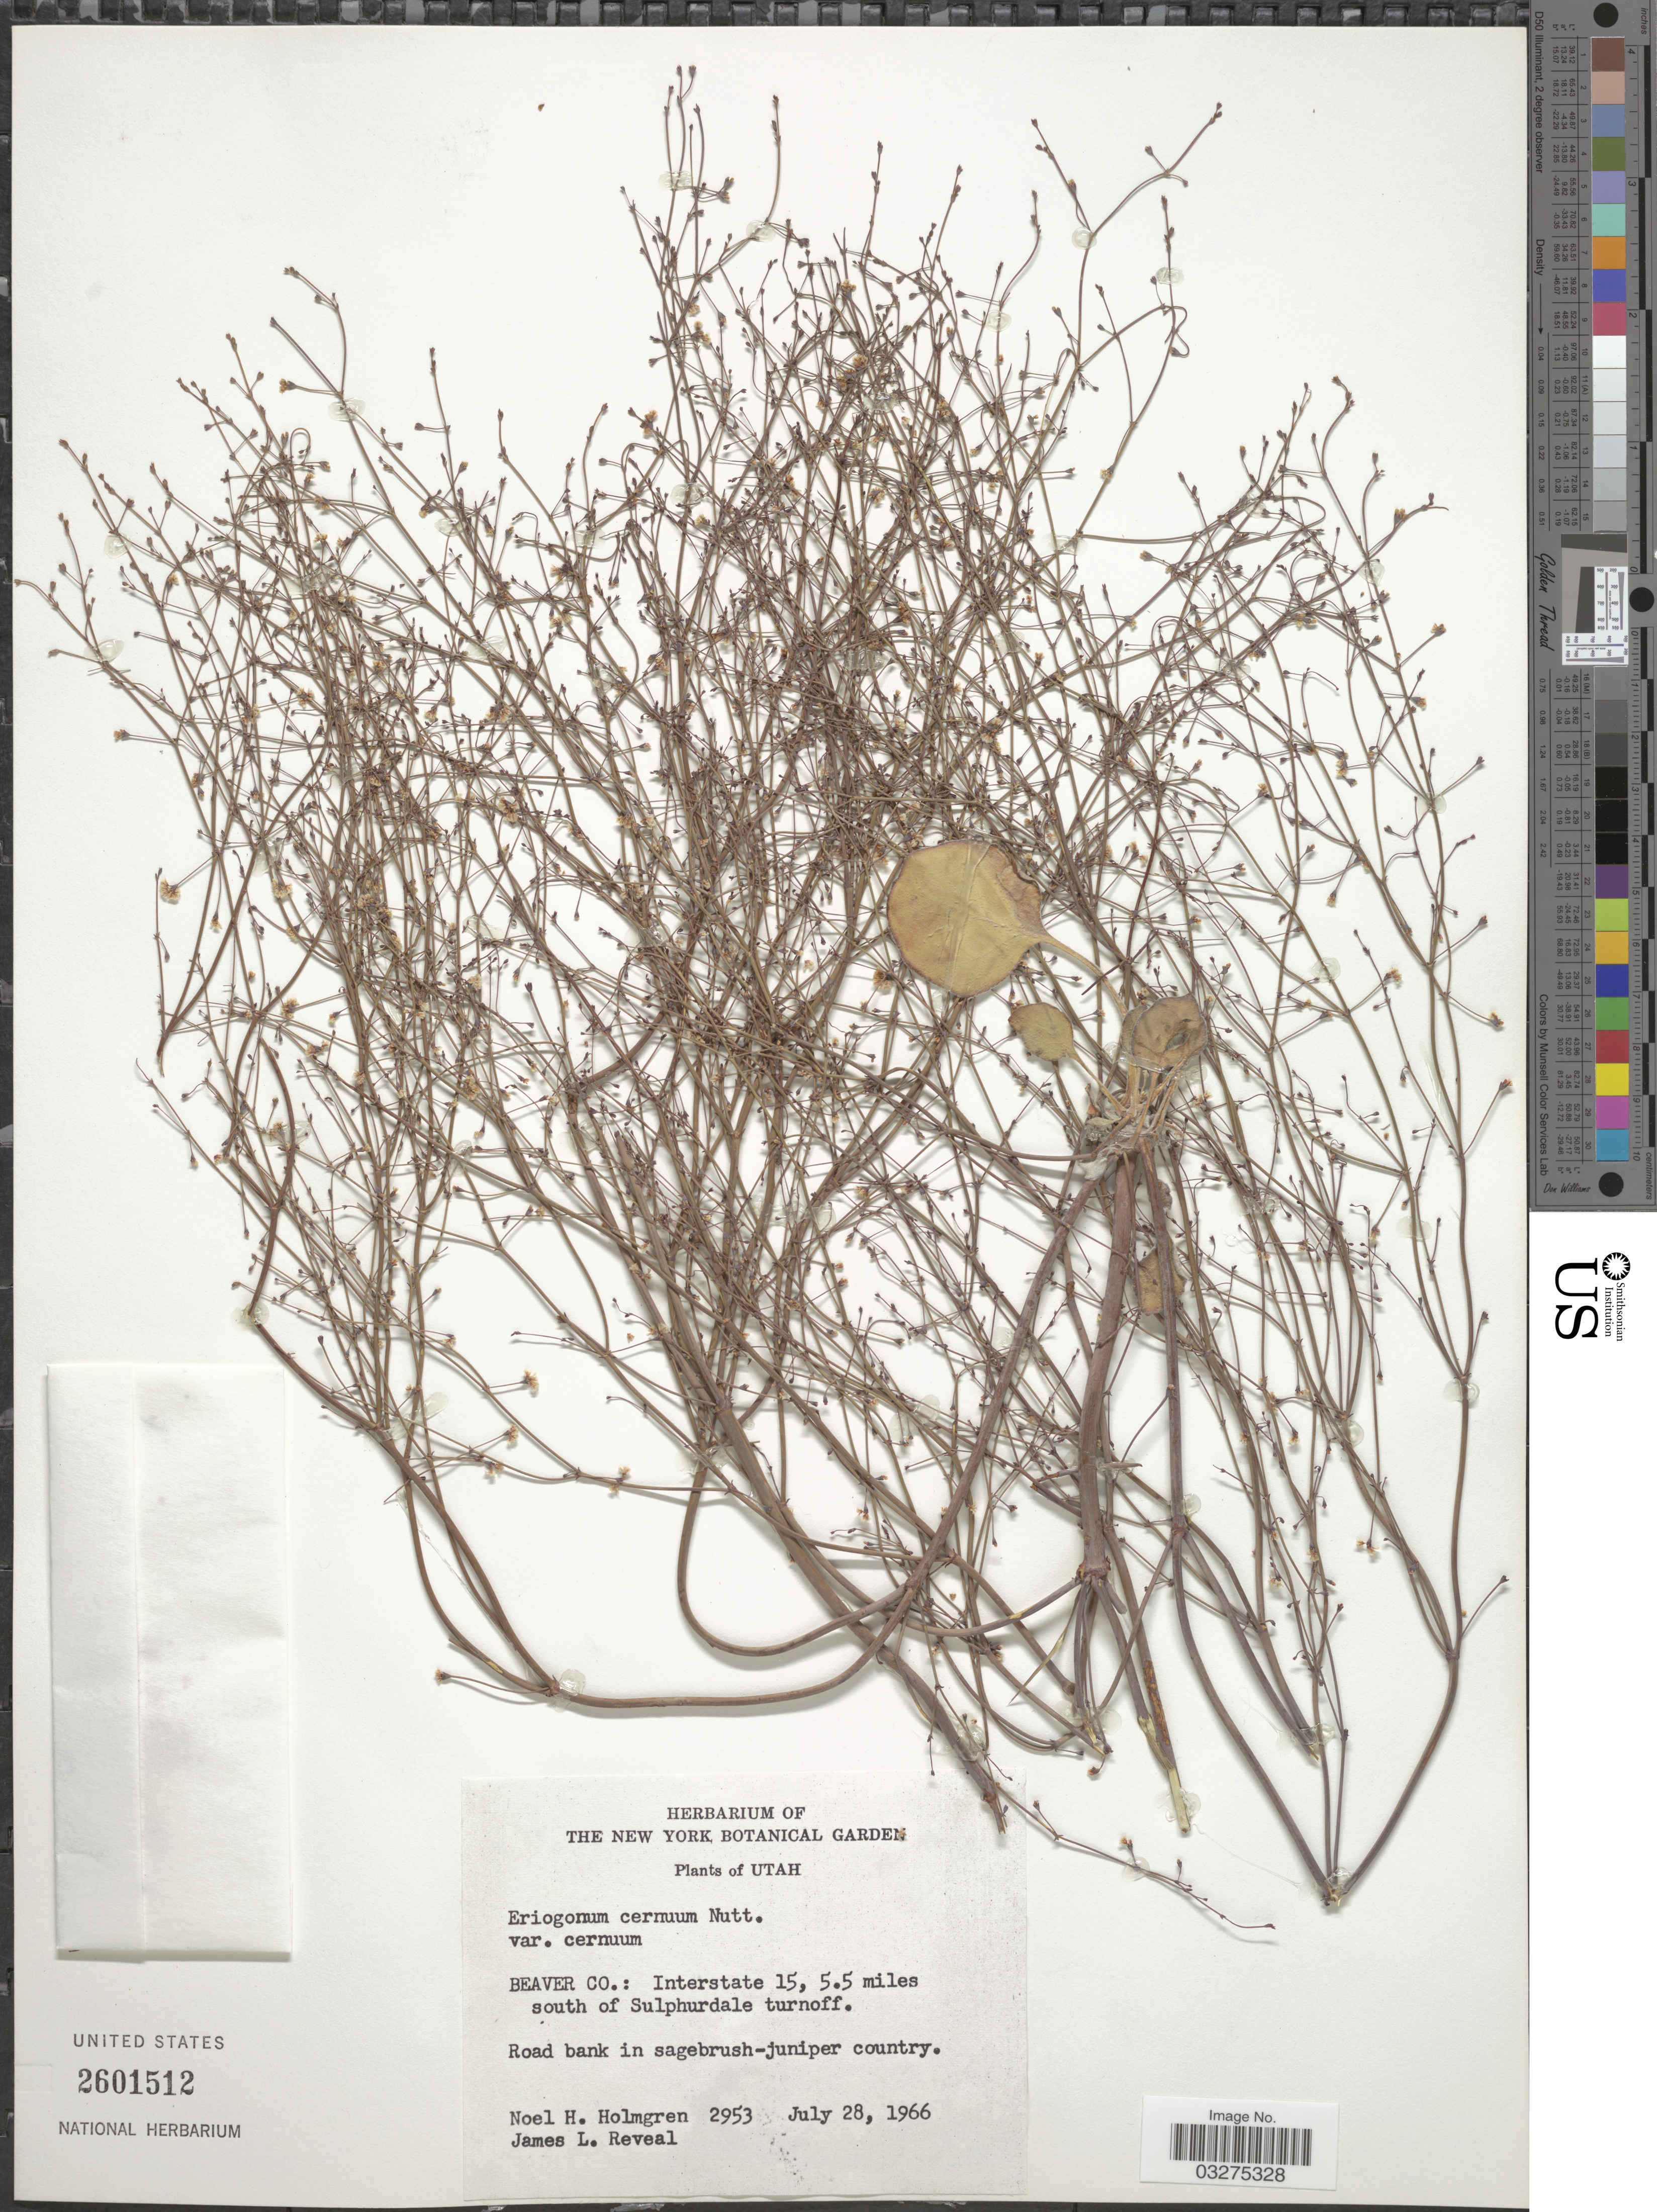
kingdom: Plantae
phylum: Tracheophyta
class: Magnoliopsida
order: Caryophyllales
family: Polygonaceae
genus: Eriogonum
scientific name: Eriogonum cernuum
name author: Nutt.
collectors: N. H. Holmgren & J. L. Reveal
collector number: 2953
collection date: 1966-07-28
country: United States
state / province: Utah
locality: Beaver Co.: Interstate 15, 5.5 miles south of Sulphurdale turnoff.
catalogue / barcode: US 2601512